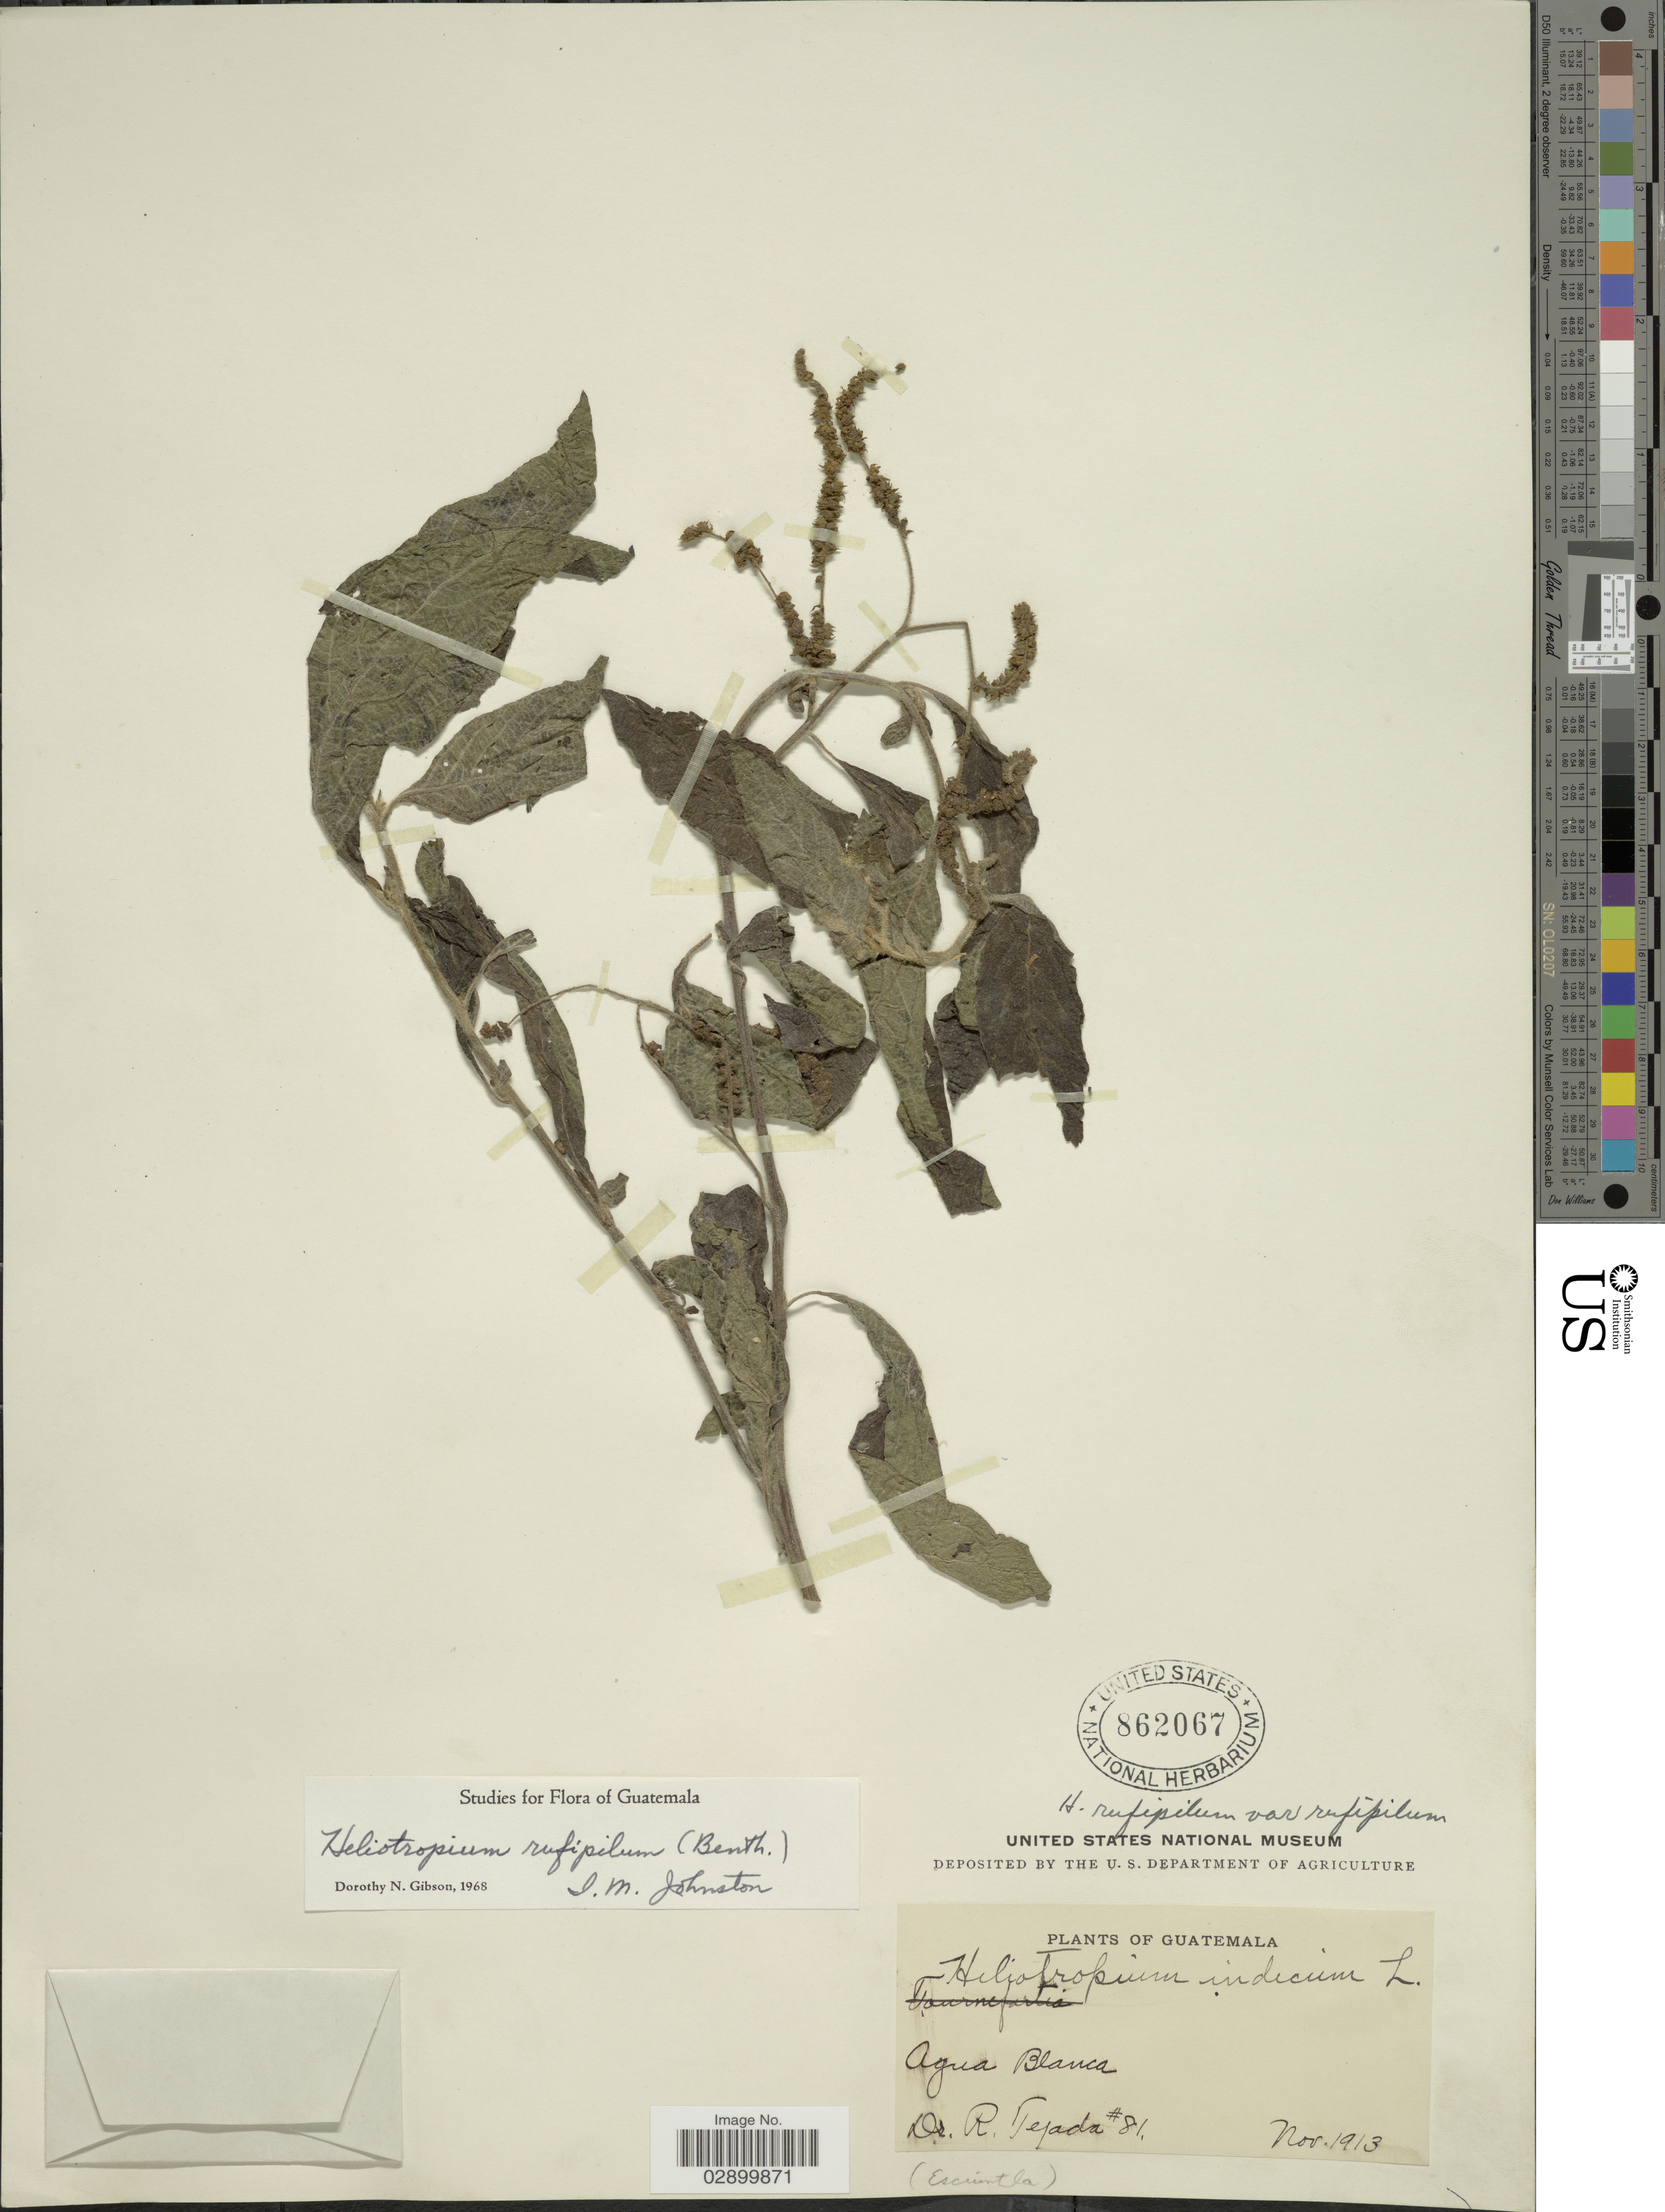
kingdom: Plantae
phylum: Tracheophyta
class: Magnoliopsida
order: Boraginales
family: Heliotropiaceae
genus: Heliotropium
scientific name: Heliotropium rufipilum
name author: (Benth.) I.M. Johnst.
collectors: R. Tejada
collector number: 81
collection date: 1913-11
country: Guatemala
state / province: Escuintla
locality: Agua Blanca.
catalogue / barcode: US 862067